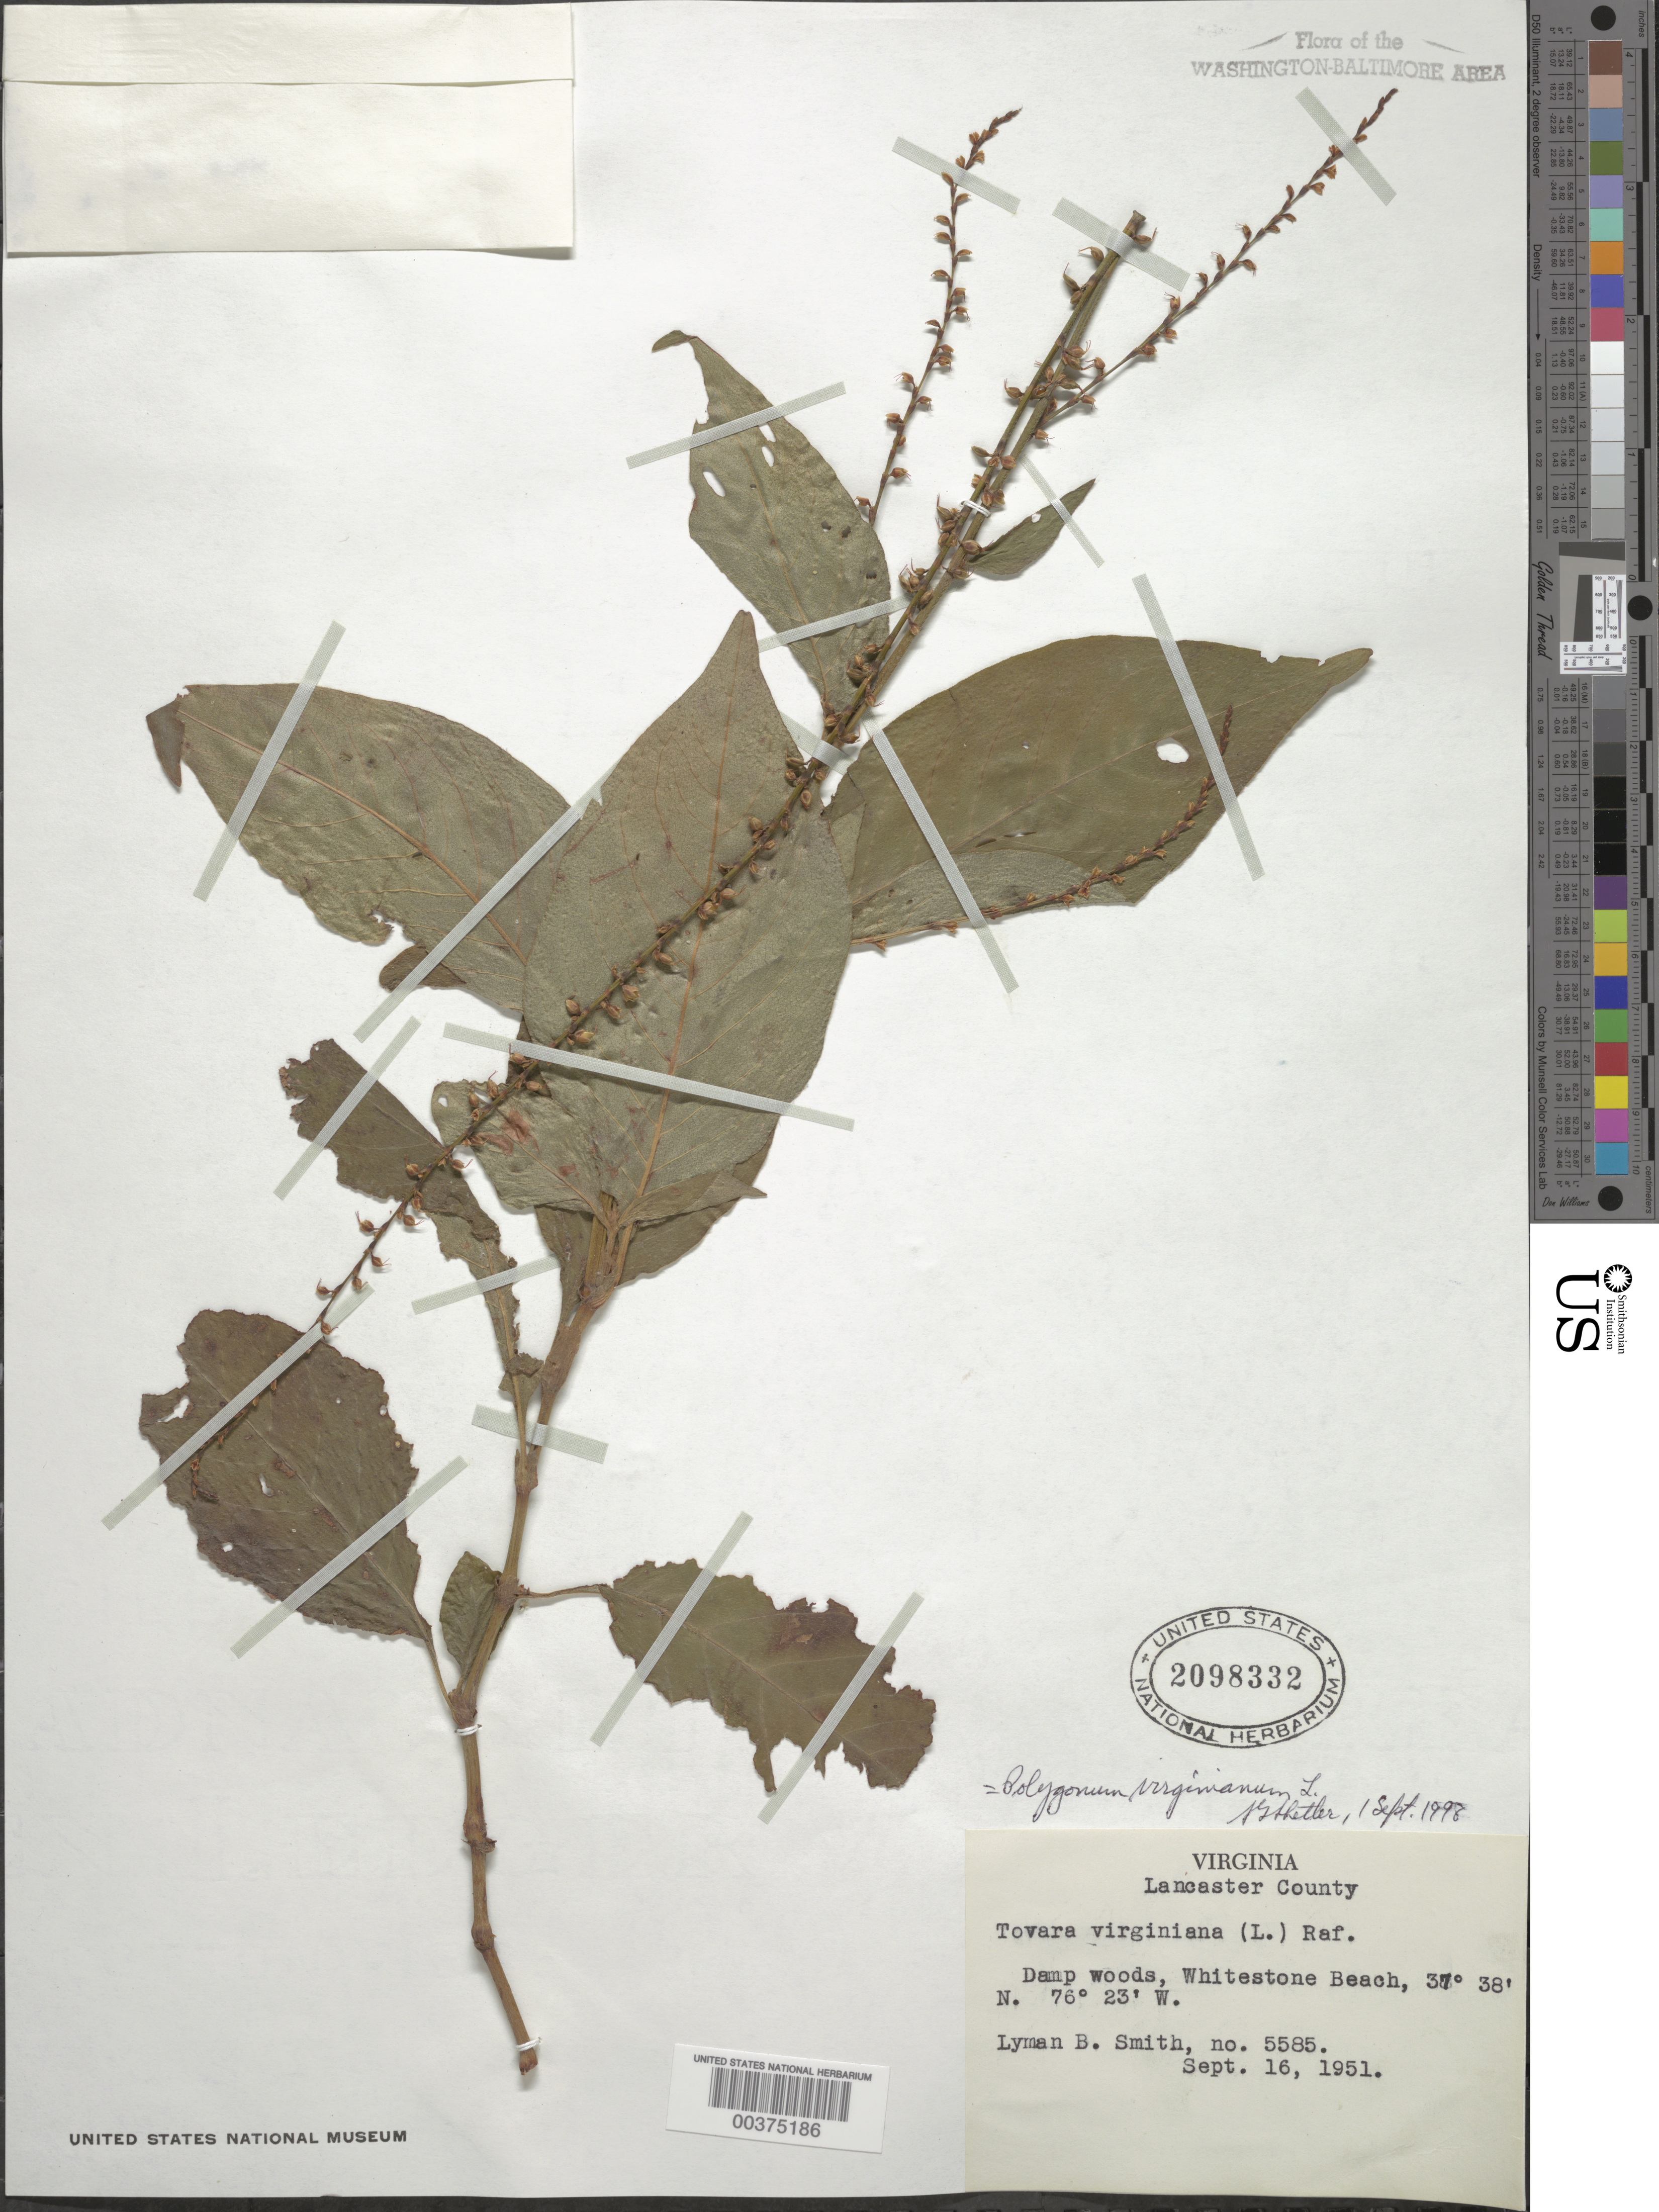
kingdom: Plantae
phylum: Tracheophyta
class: Magnoliopsida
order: Caryophyllales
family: Polygonaceae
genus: Persicaria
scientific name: Persicaria virginiana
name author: (L.) Gaertn.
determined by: Atha, D. E.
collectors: L. Smith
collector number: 5585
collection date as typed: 16 Sep 1951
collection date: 1951-09-16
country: United States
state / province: Virginia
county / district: Lancaster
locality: Whitestone Beach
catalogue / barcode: US 2098332